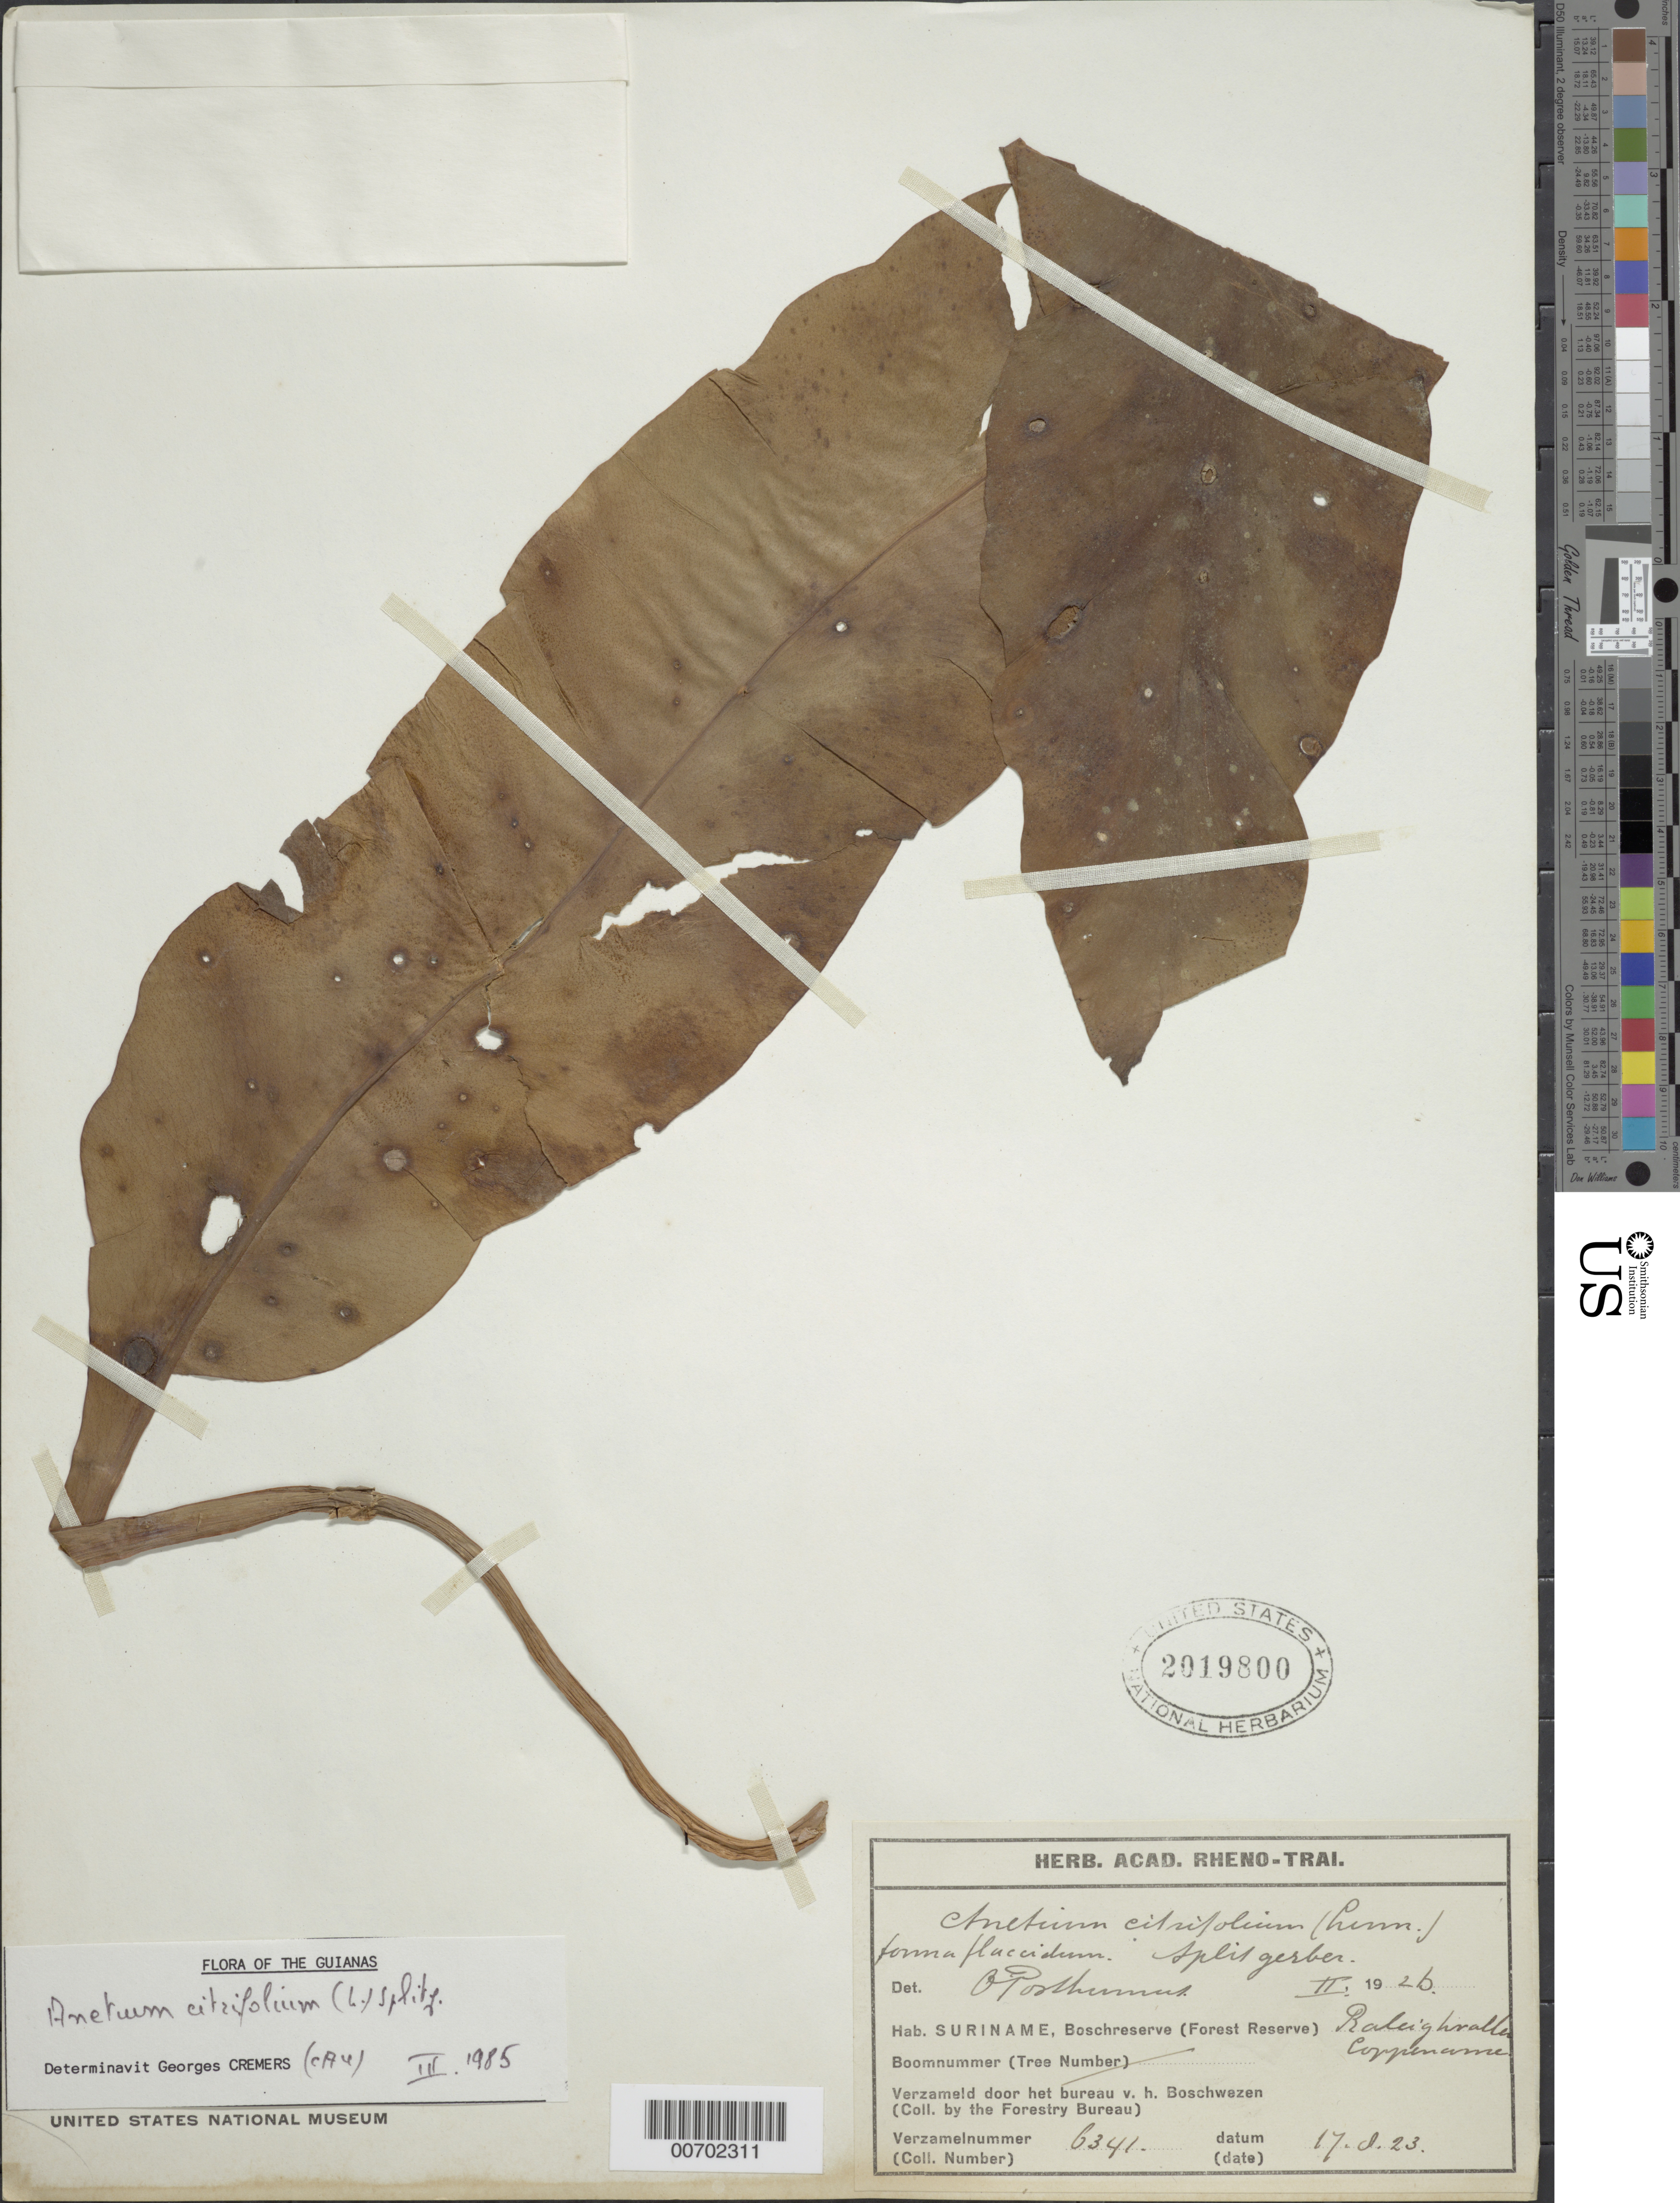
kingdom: Plantae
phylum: Tracheophyta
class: Polypodiopsida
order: Polypodiales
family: Pteridaceae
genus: Anetium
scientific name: Anetium citrifolium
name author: (L.) Splitg.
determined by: Cremers, Georges A.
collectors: Forestry Bureau-Surinam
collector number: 6341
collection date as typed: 17-Aug-23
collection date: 1923-08-17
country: Suriname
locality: Raleigh Falls, Coppename R.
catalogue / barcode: US 2019800